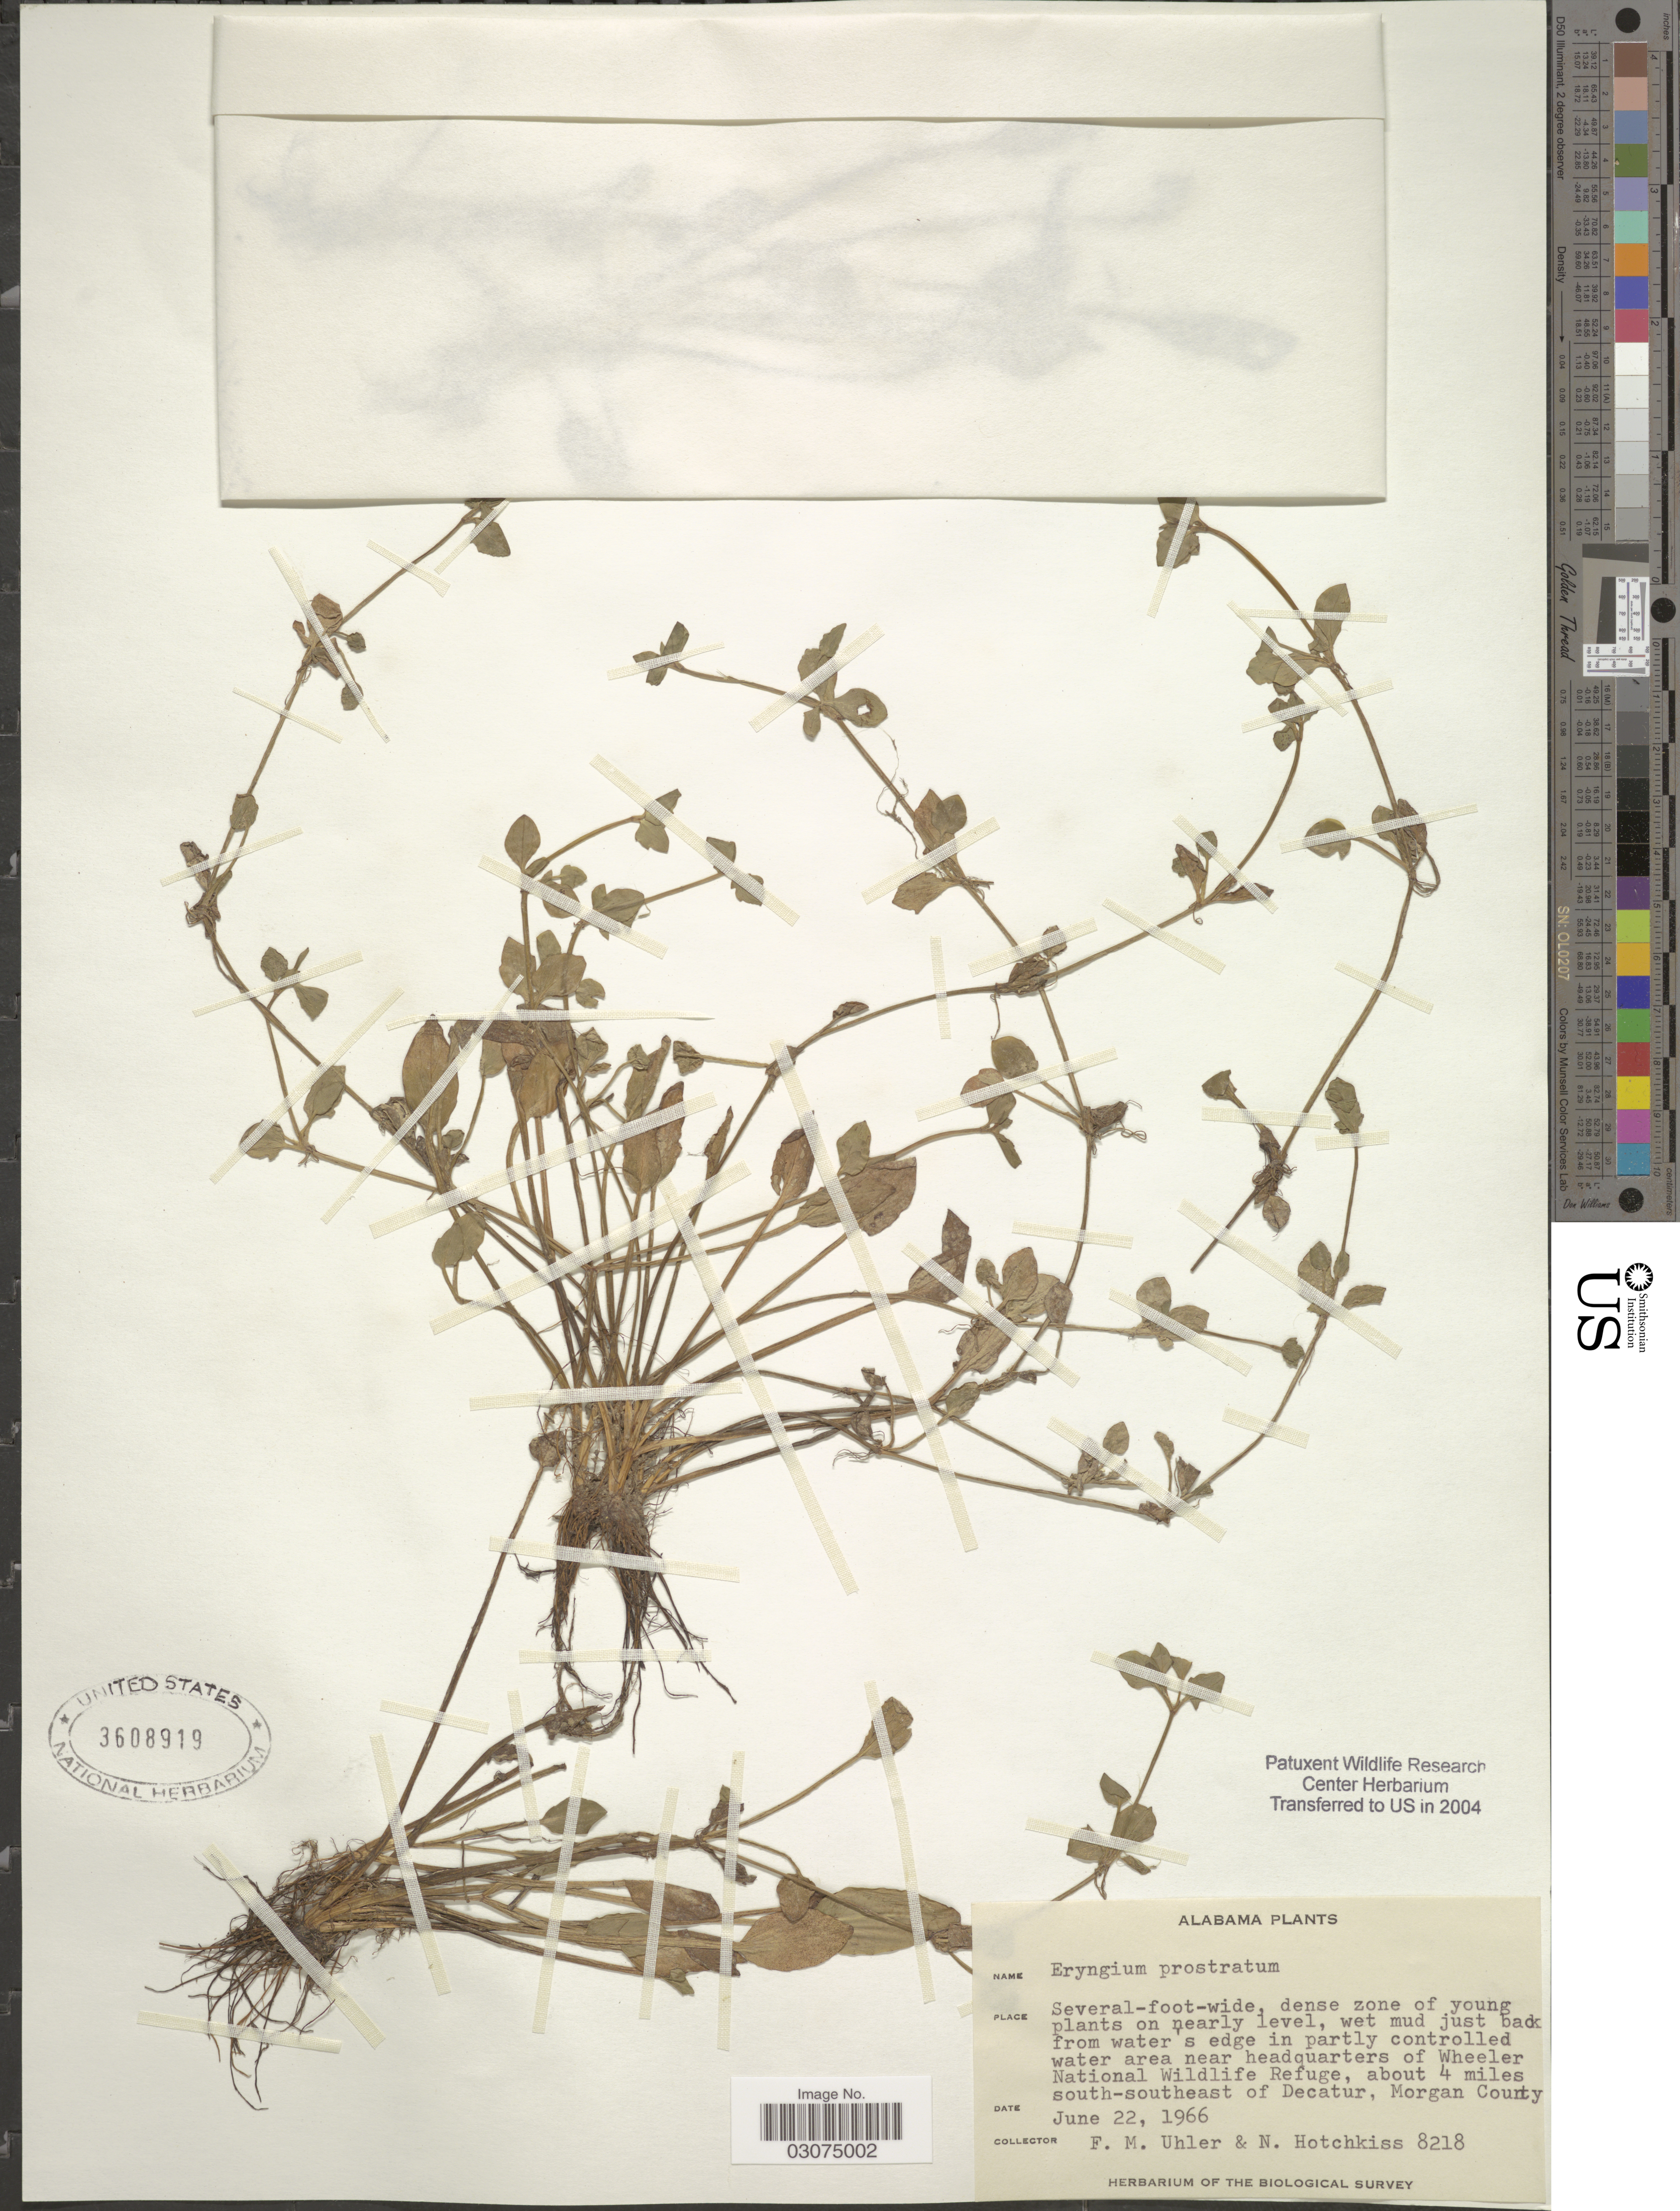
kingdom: Plantae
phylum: Tracheophyta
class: Magnoliopsida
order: Apiales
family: Apiaceae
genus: Eryngium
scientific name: Eryngium prostratum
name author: Nutt. ex DC.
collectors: F. M. Uhler & N. Hotchkiss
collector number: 8218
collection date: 1966-06-22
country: United States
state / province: Alabama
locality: Near headquarters of Wheeler National Wildlife Refuge, about 4 miles south-southeast of Decatur, Morgan County.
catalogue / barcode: US 3608919